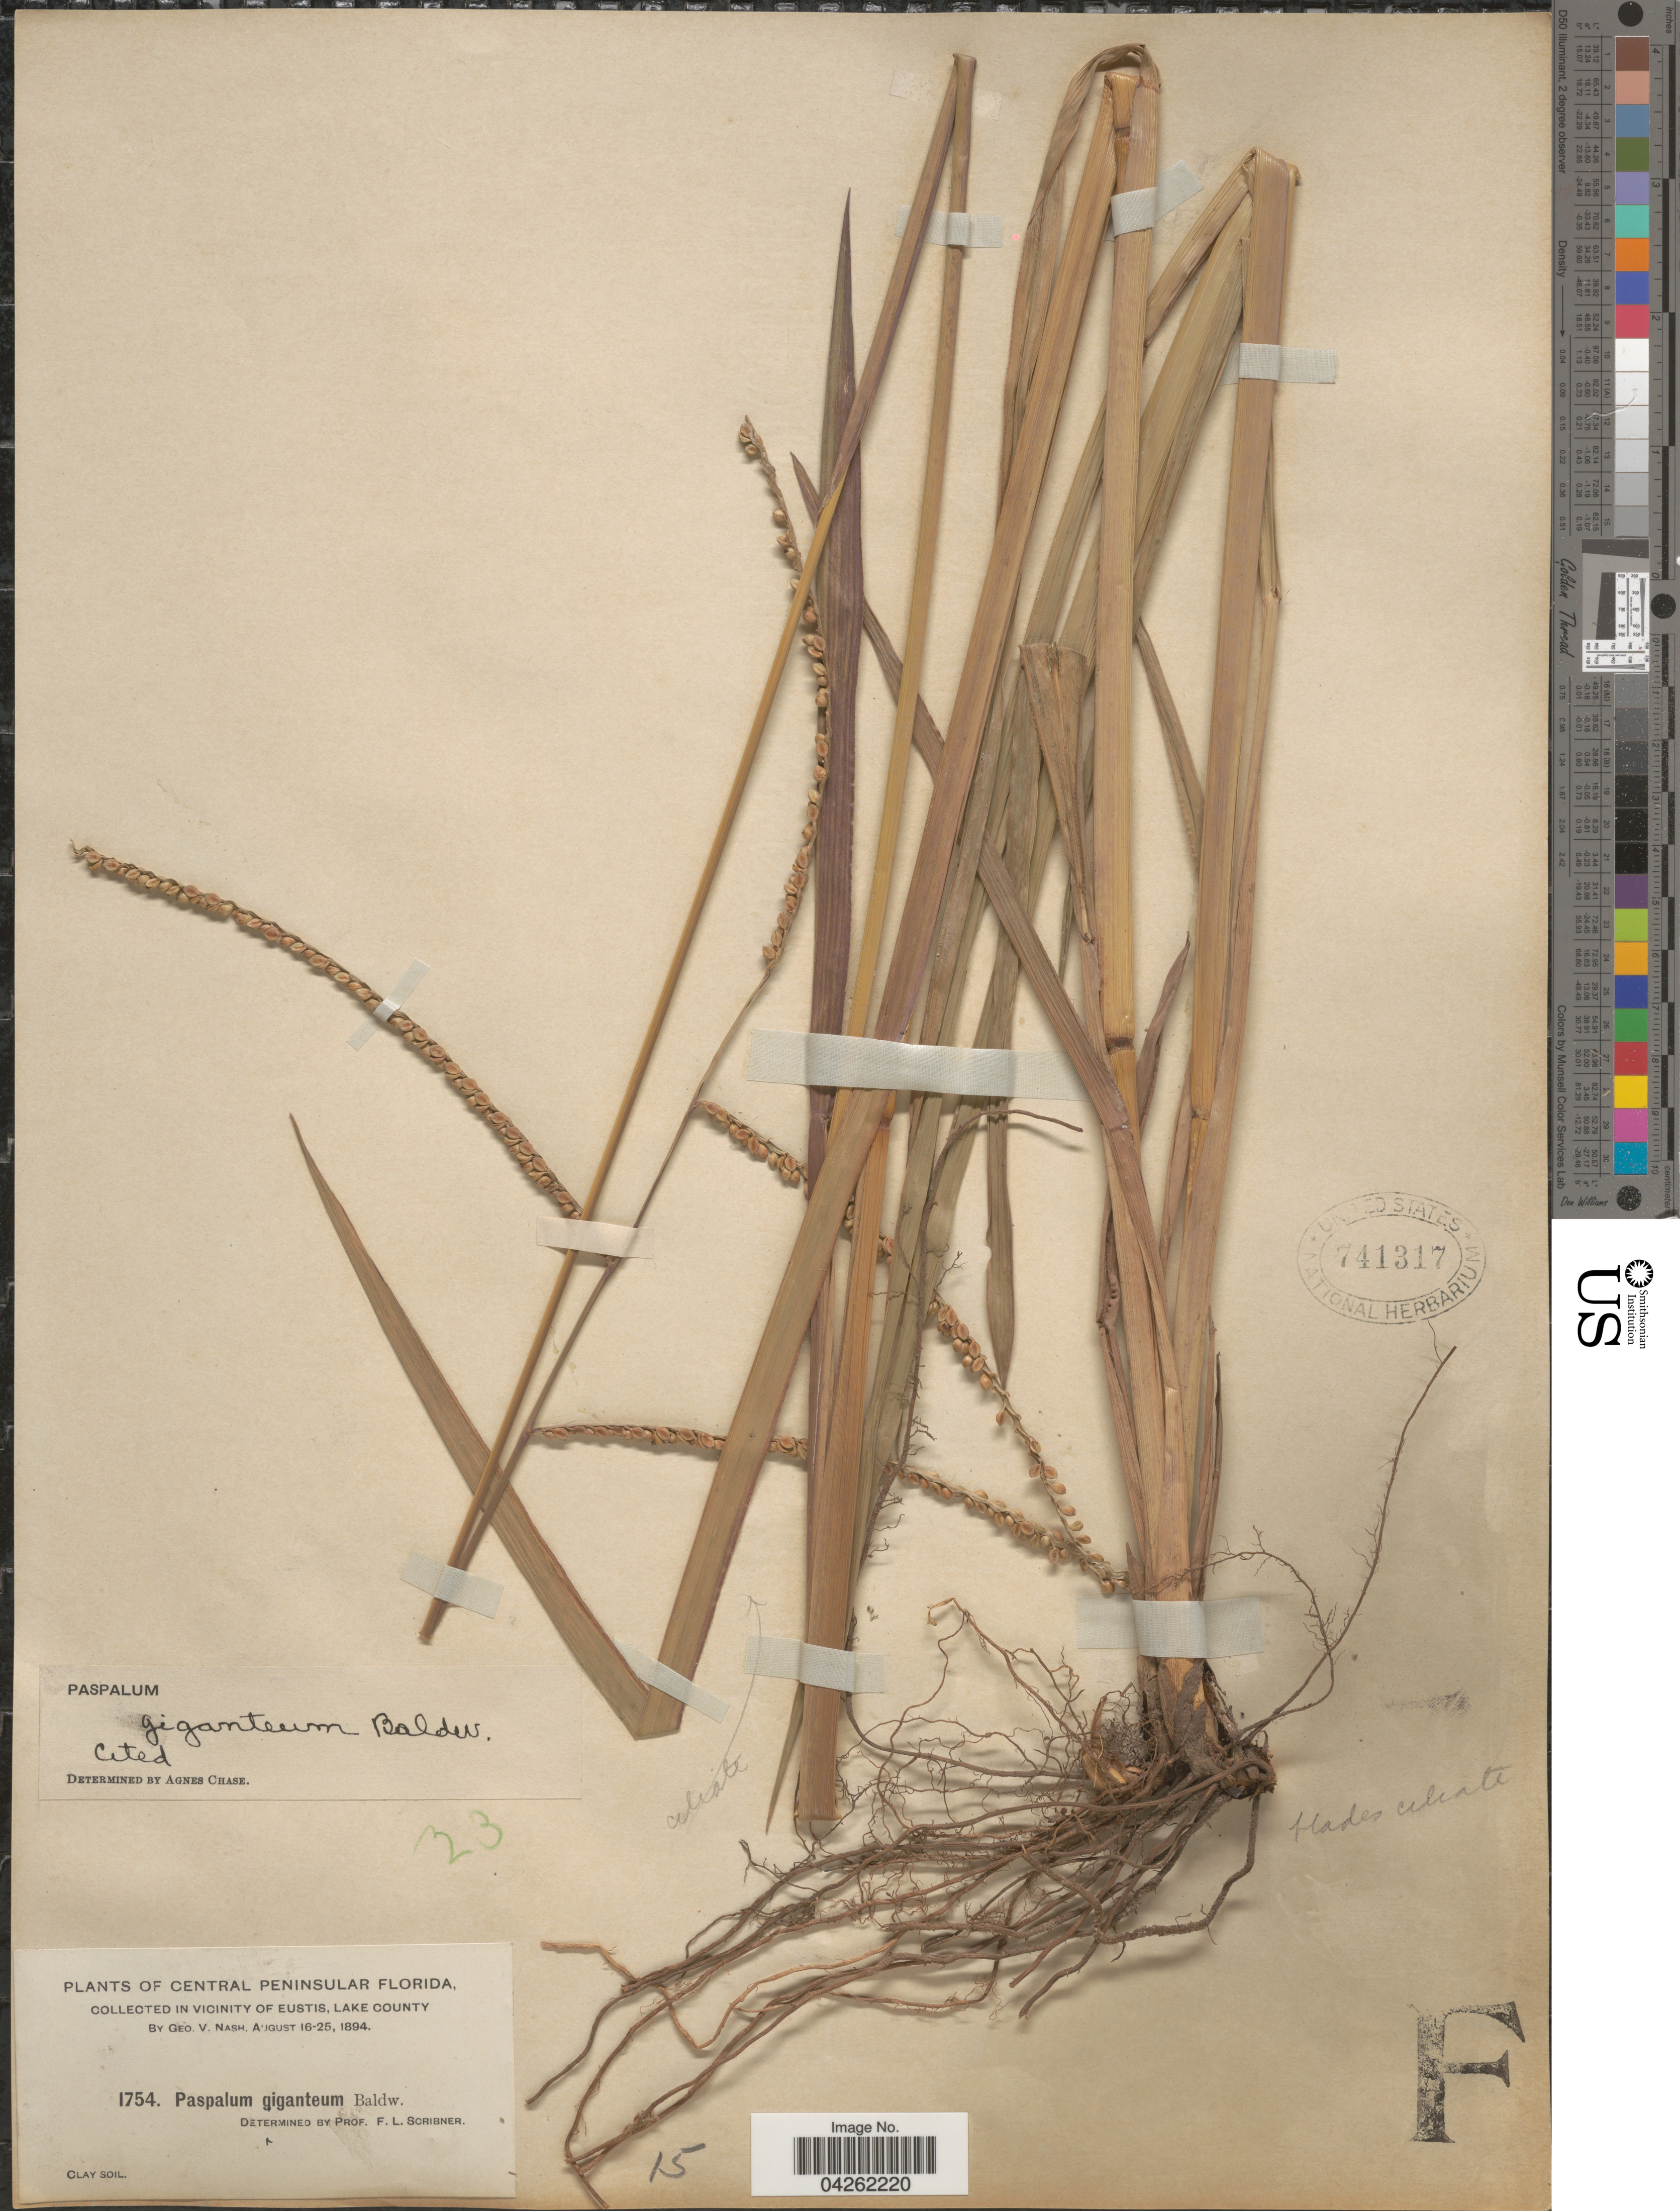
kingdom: Plantae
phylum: Tracheophyta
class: Liliopsida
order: Poales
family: Poaceae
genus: Paspalum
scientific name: Paspalum giganteum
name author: Baldwin ex Vasey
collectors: G. V. Nash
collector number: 1754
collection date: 1894-08-16/1894-08-25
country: United States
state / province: Florida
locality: Central Peninsular Florida. In Vicinity of Eustis, Lake County. Clay soil.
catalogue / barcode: US 741317